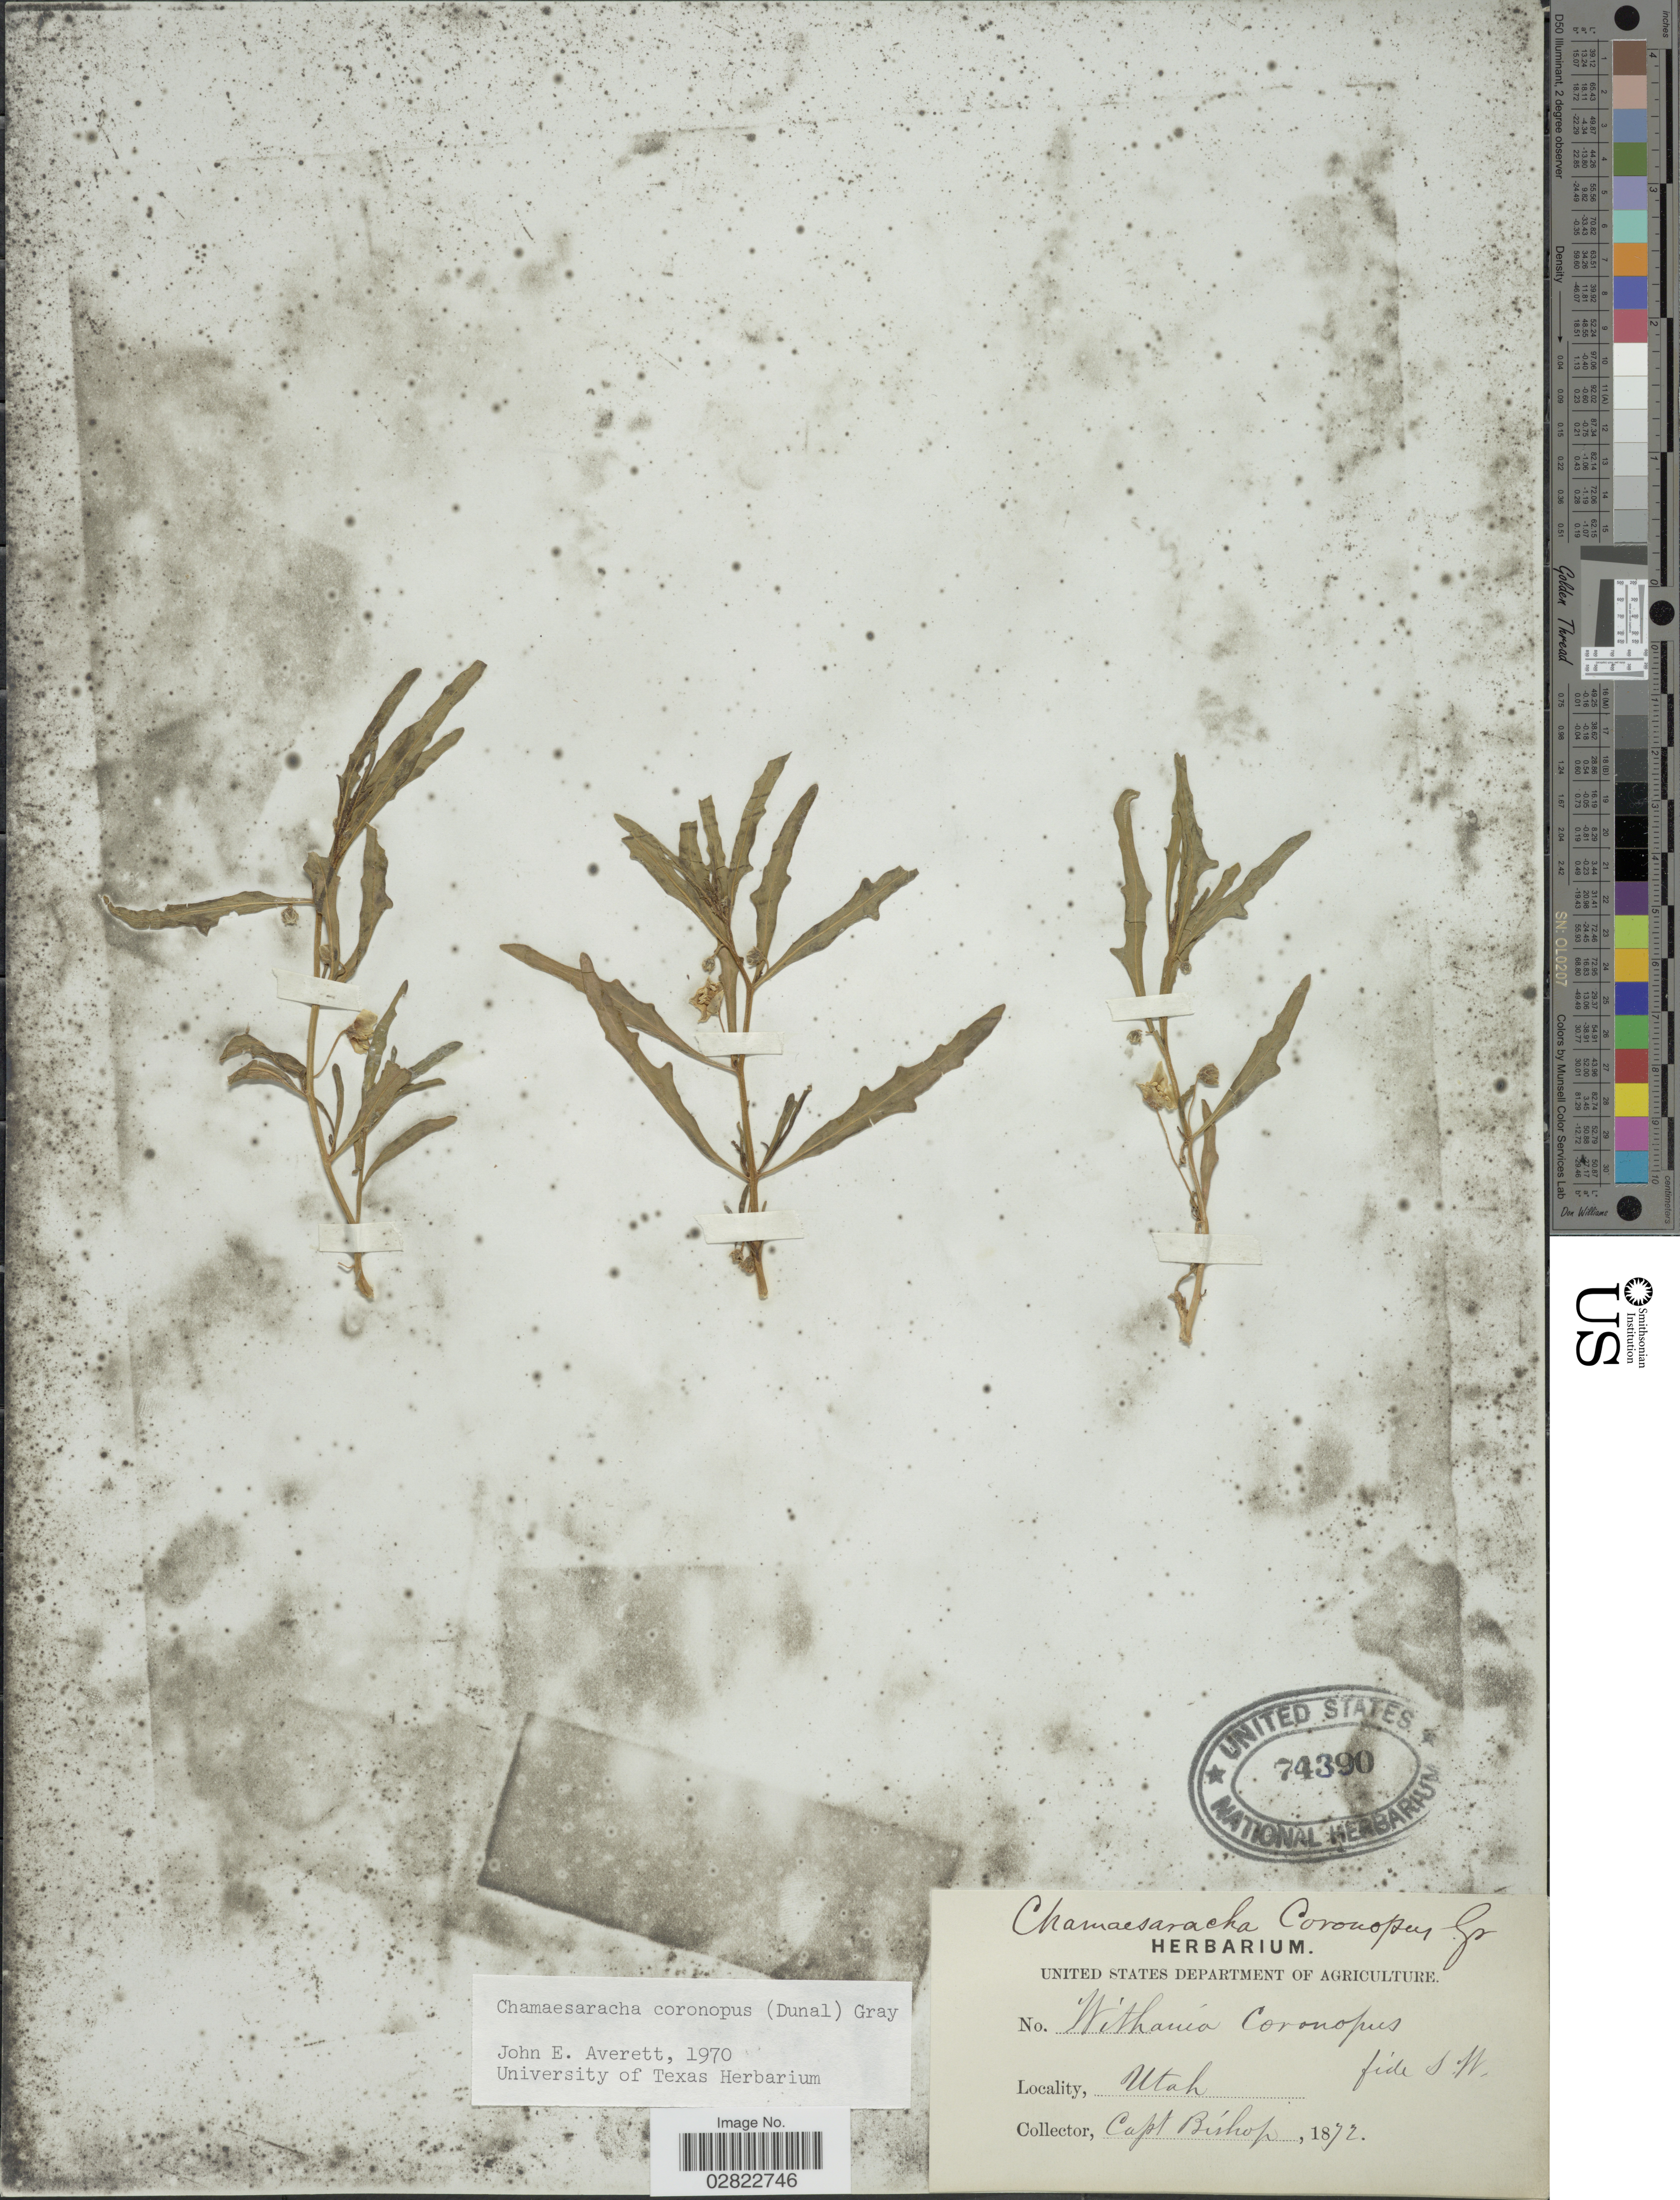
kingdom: Plantae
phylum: Tracheophyta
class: Magnoliopsida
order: Solanales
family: Solanaceae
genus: Chamaesaracha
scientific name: Chamaesaracha coronopus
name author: (Dunal) A. Gray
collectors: F. M. Bishop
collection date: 1872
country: United States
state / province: Utah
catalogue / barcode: US 74390